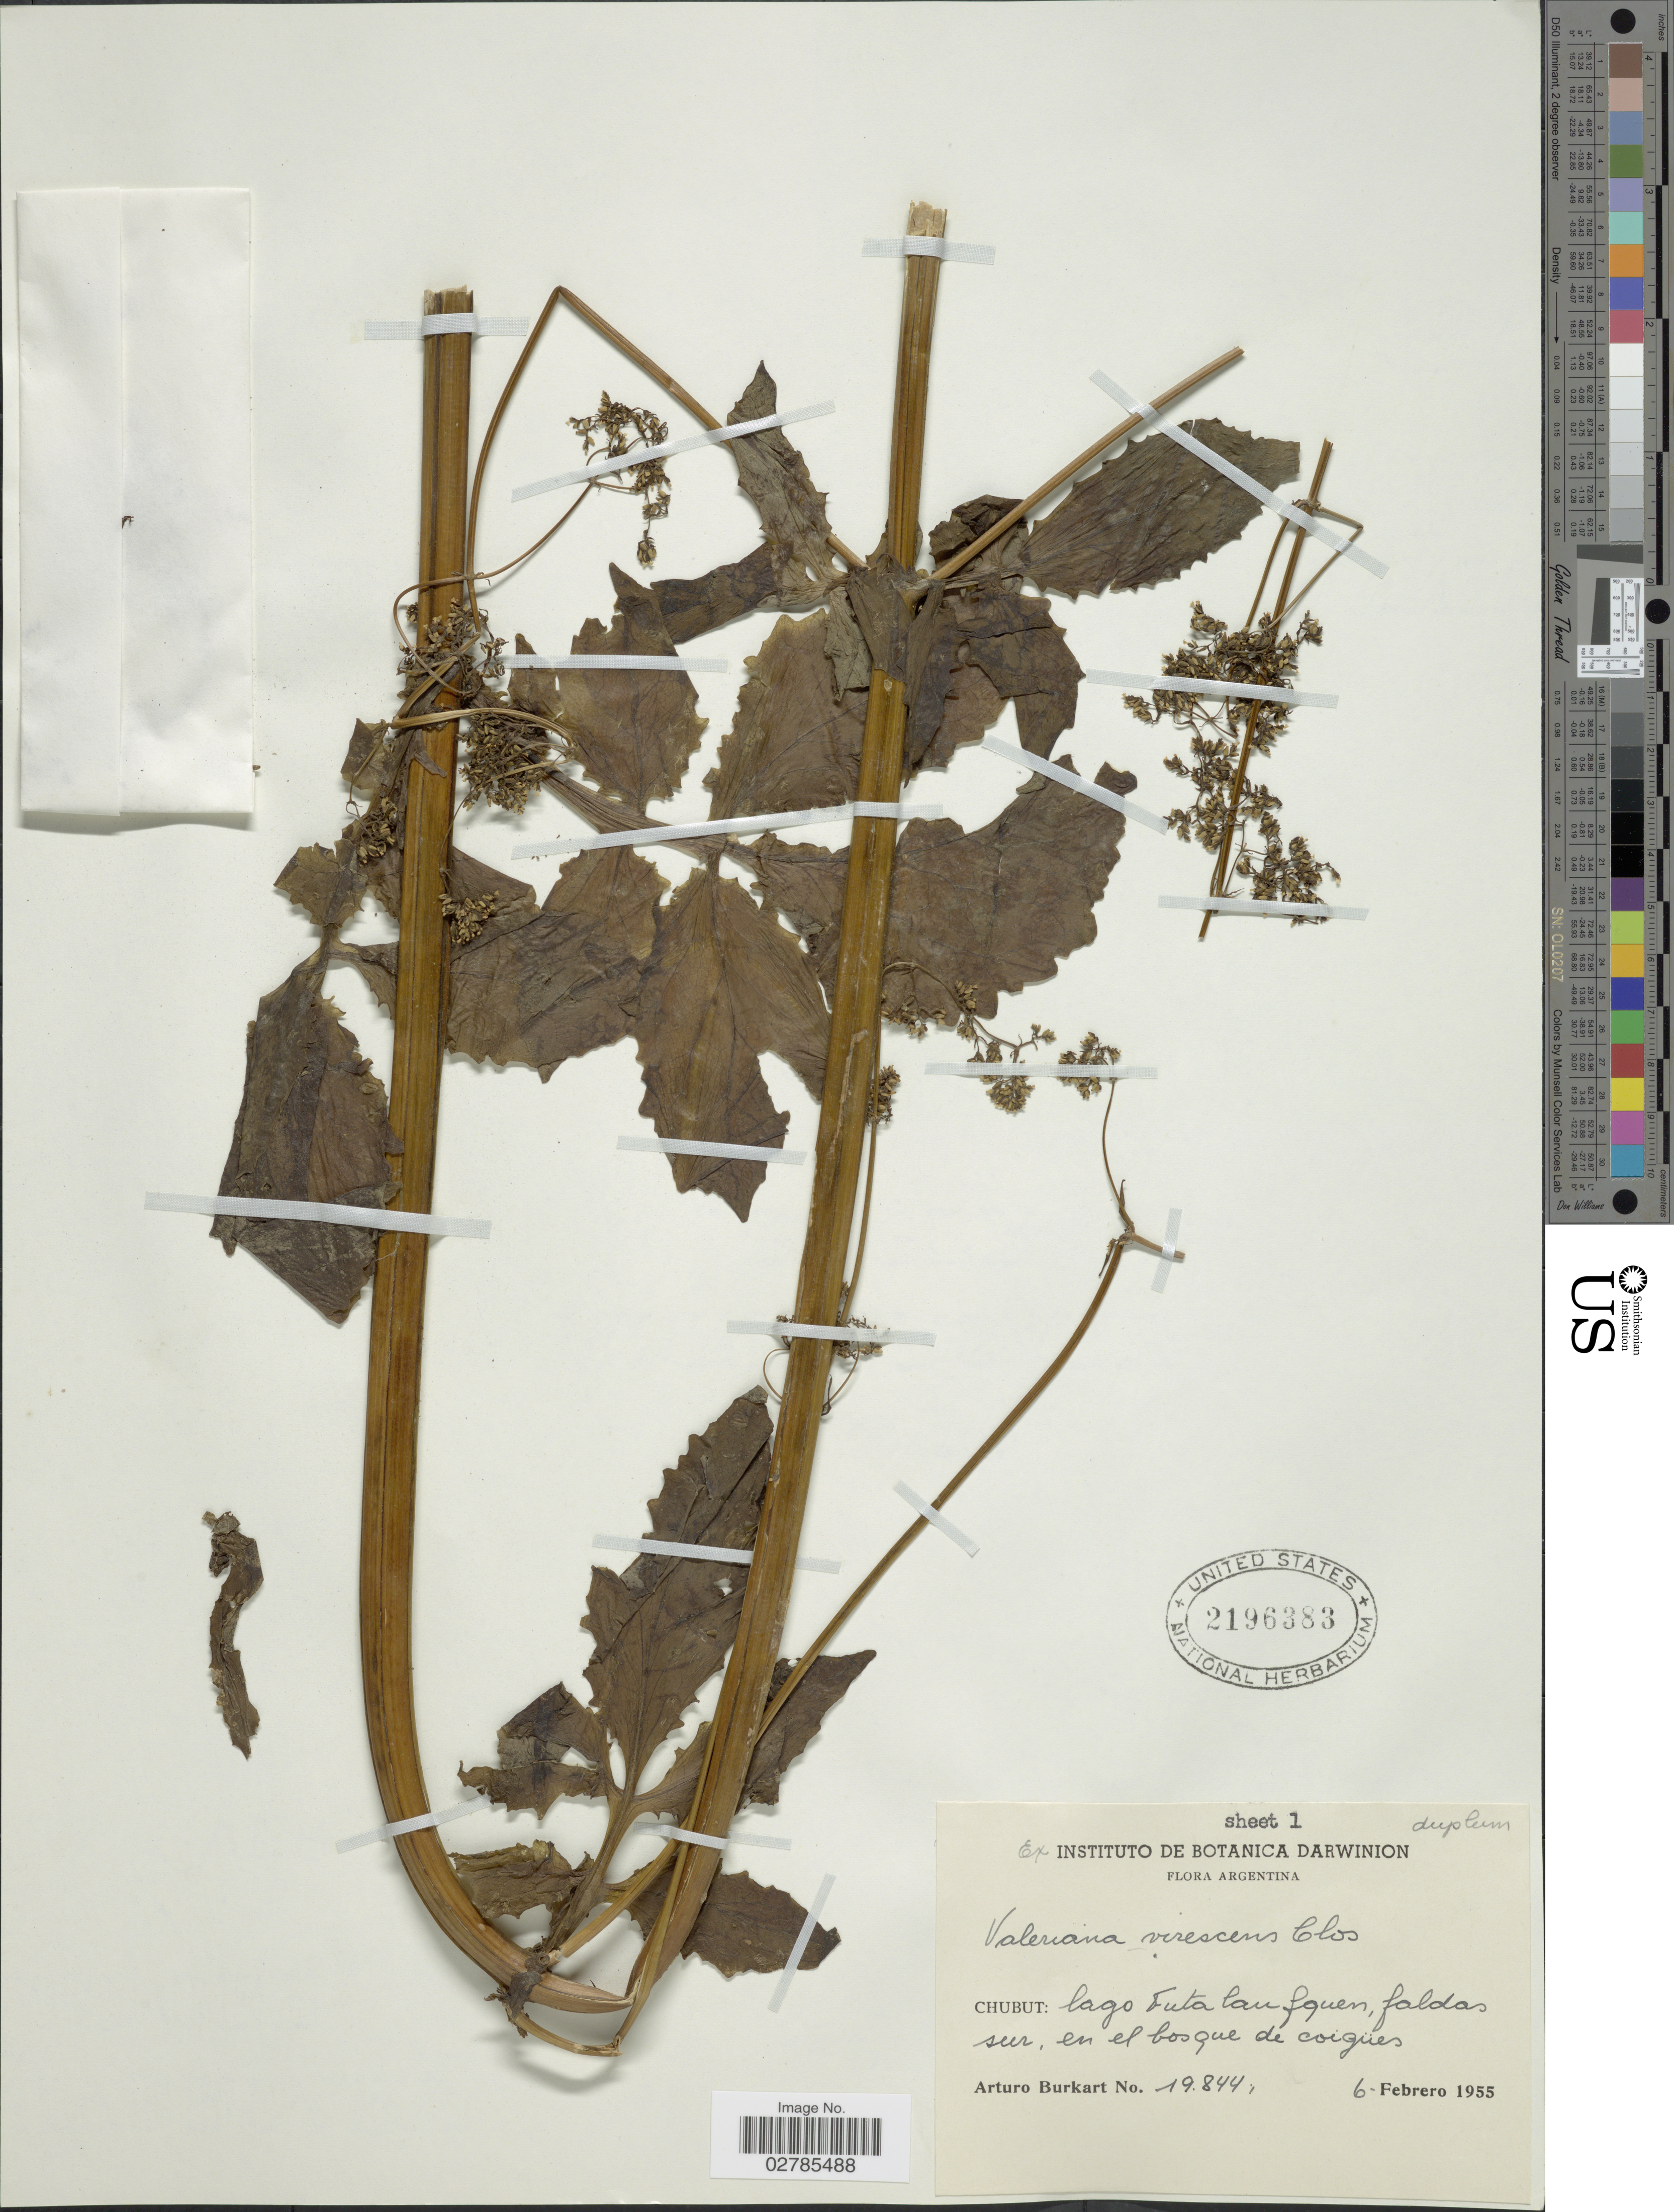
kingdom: Plantae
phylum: Tracheophyta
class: Magnoliopsida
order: Dipsacales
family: Caprifoliaceae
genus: Valeriana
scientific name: Valeriana virescens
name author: Clos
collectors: A. E. Burkart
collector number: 19844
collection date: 1955-02-06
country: Argentina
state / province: Chubut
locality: Lago Futa laufquen, faldas sur, en el bosque de coigües.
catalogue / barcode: US 2196383